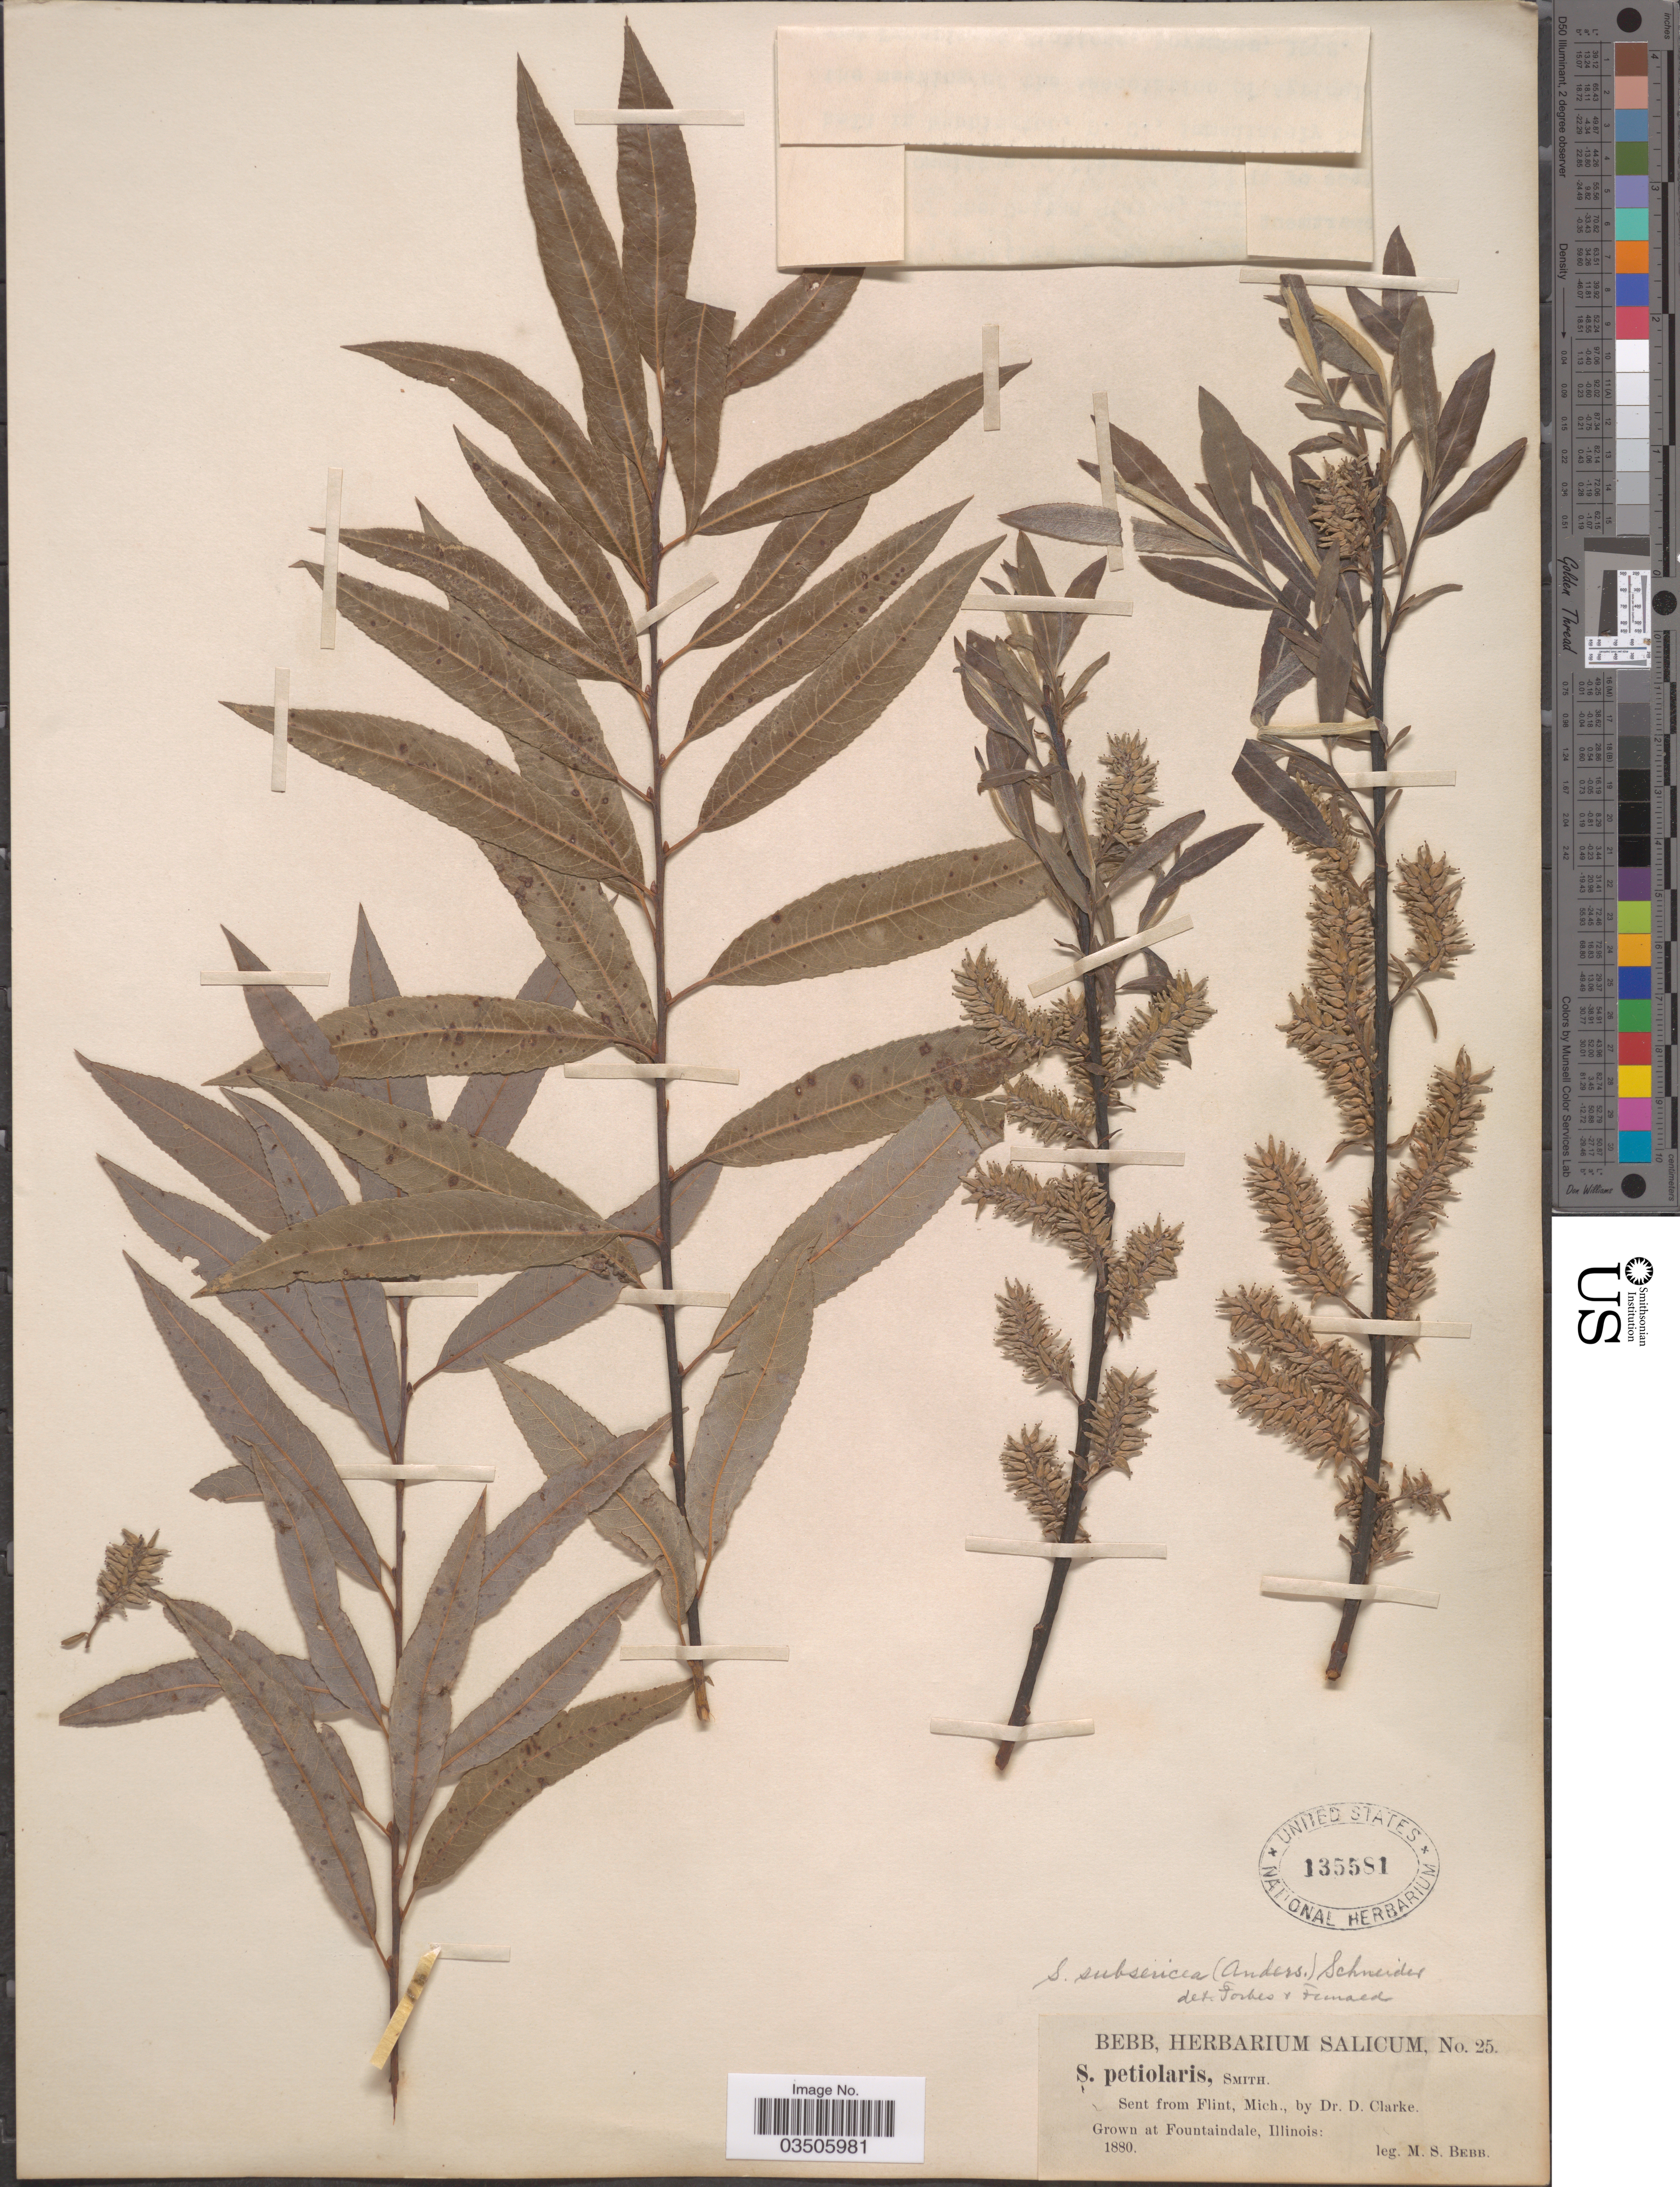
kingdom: Plantae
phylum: Tracheophyta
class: Magnoliopsida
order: Malpighiales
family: Salicaceae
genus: Salix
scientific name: Salix subsericea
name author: (Andersson) C.K. Schneid.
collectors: M. Bebb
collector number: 25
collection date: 1880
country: United States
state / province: Illinois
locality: Grown at Fountaindale.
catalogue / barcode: US 135581